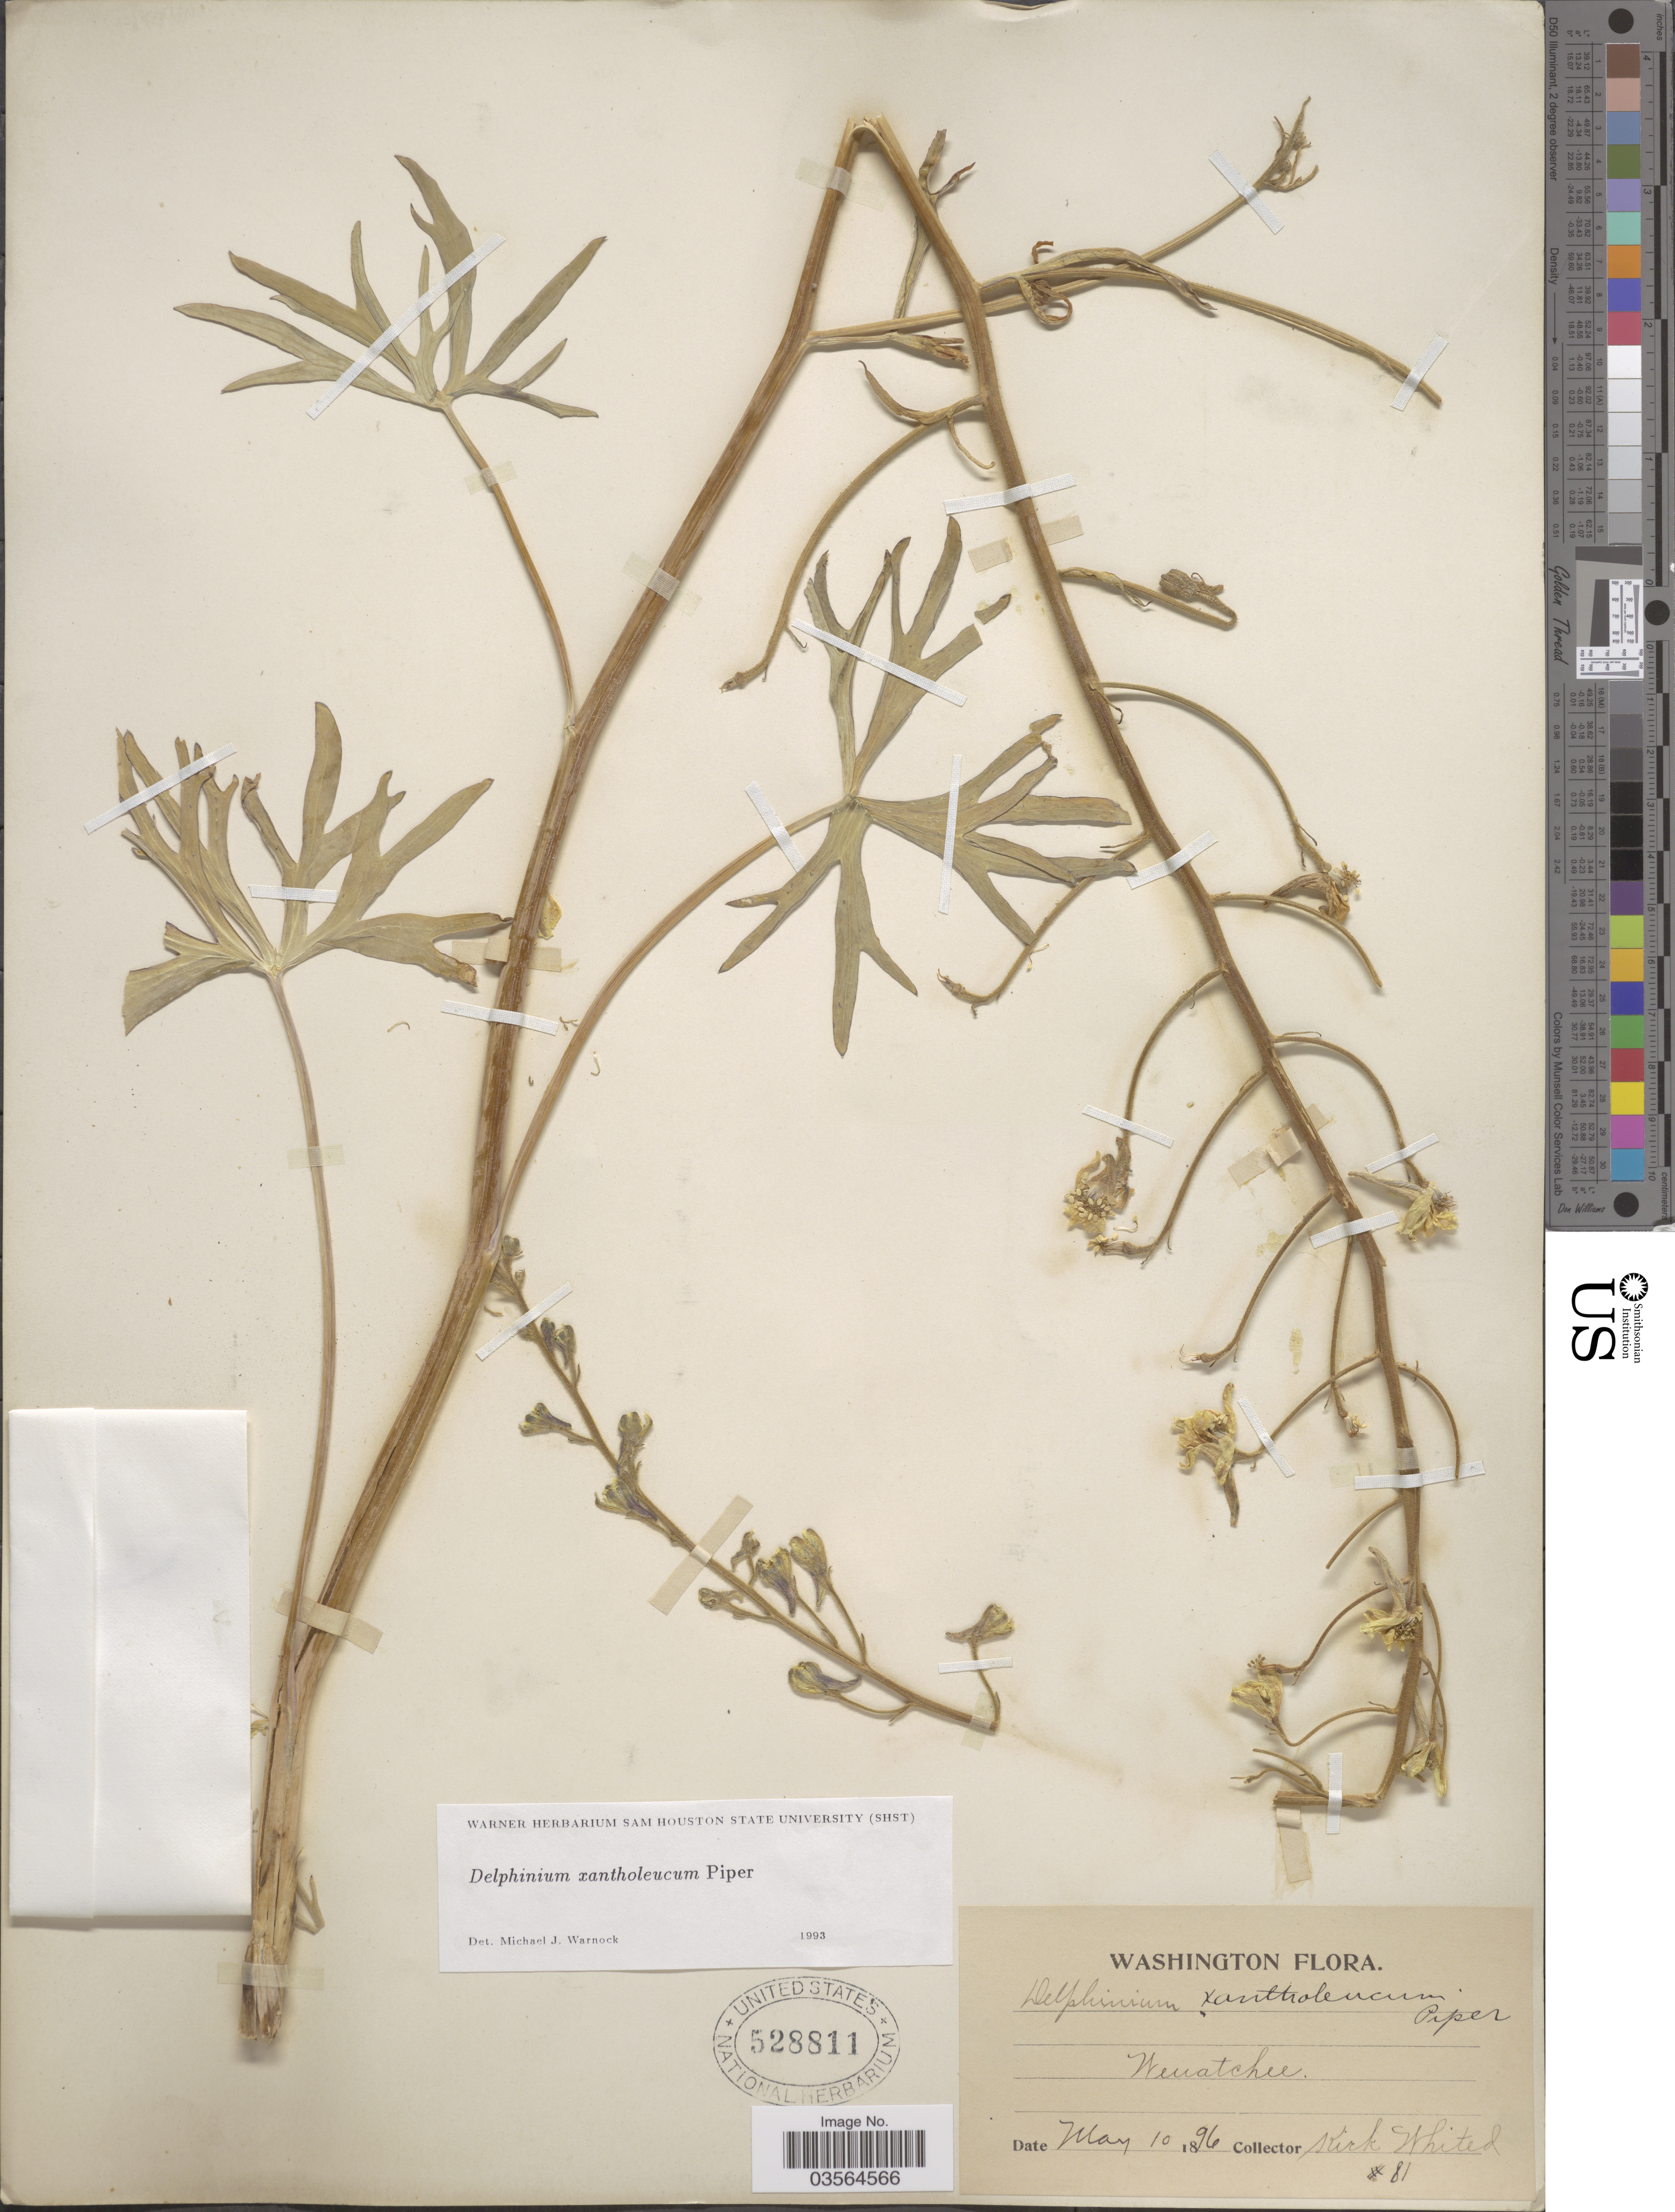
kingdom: Plantae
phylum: Tracheophyta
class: Magnoliopsida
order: Ranunculales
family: Ranunculaceae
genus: Delphinium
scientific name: Delphinium xantholeucum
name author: Piper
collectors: K. Whited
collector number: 81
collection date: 1896-05-10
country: United States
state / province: Washington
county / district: Chelan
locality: Wenatchee.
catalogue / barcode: US 528811